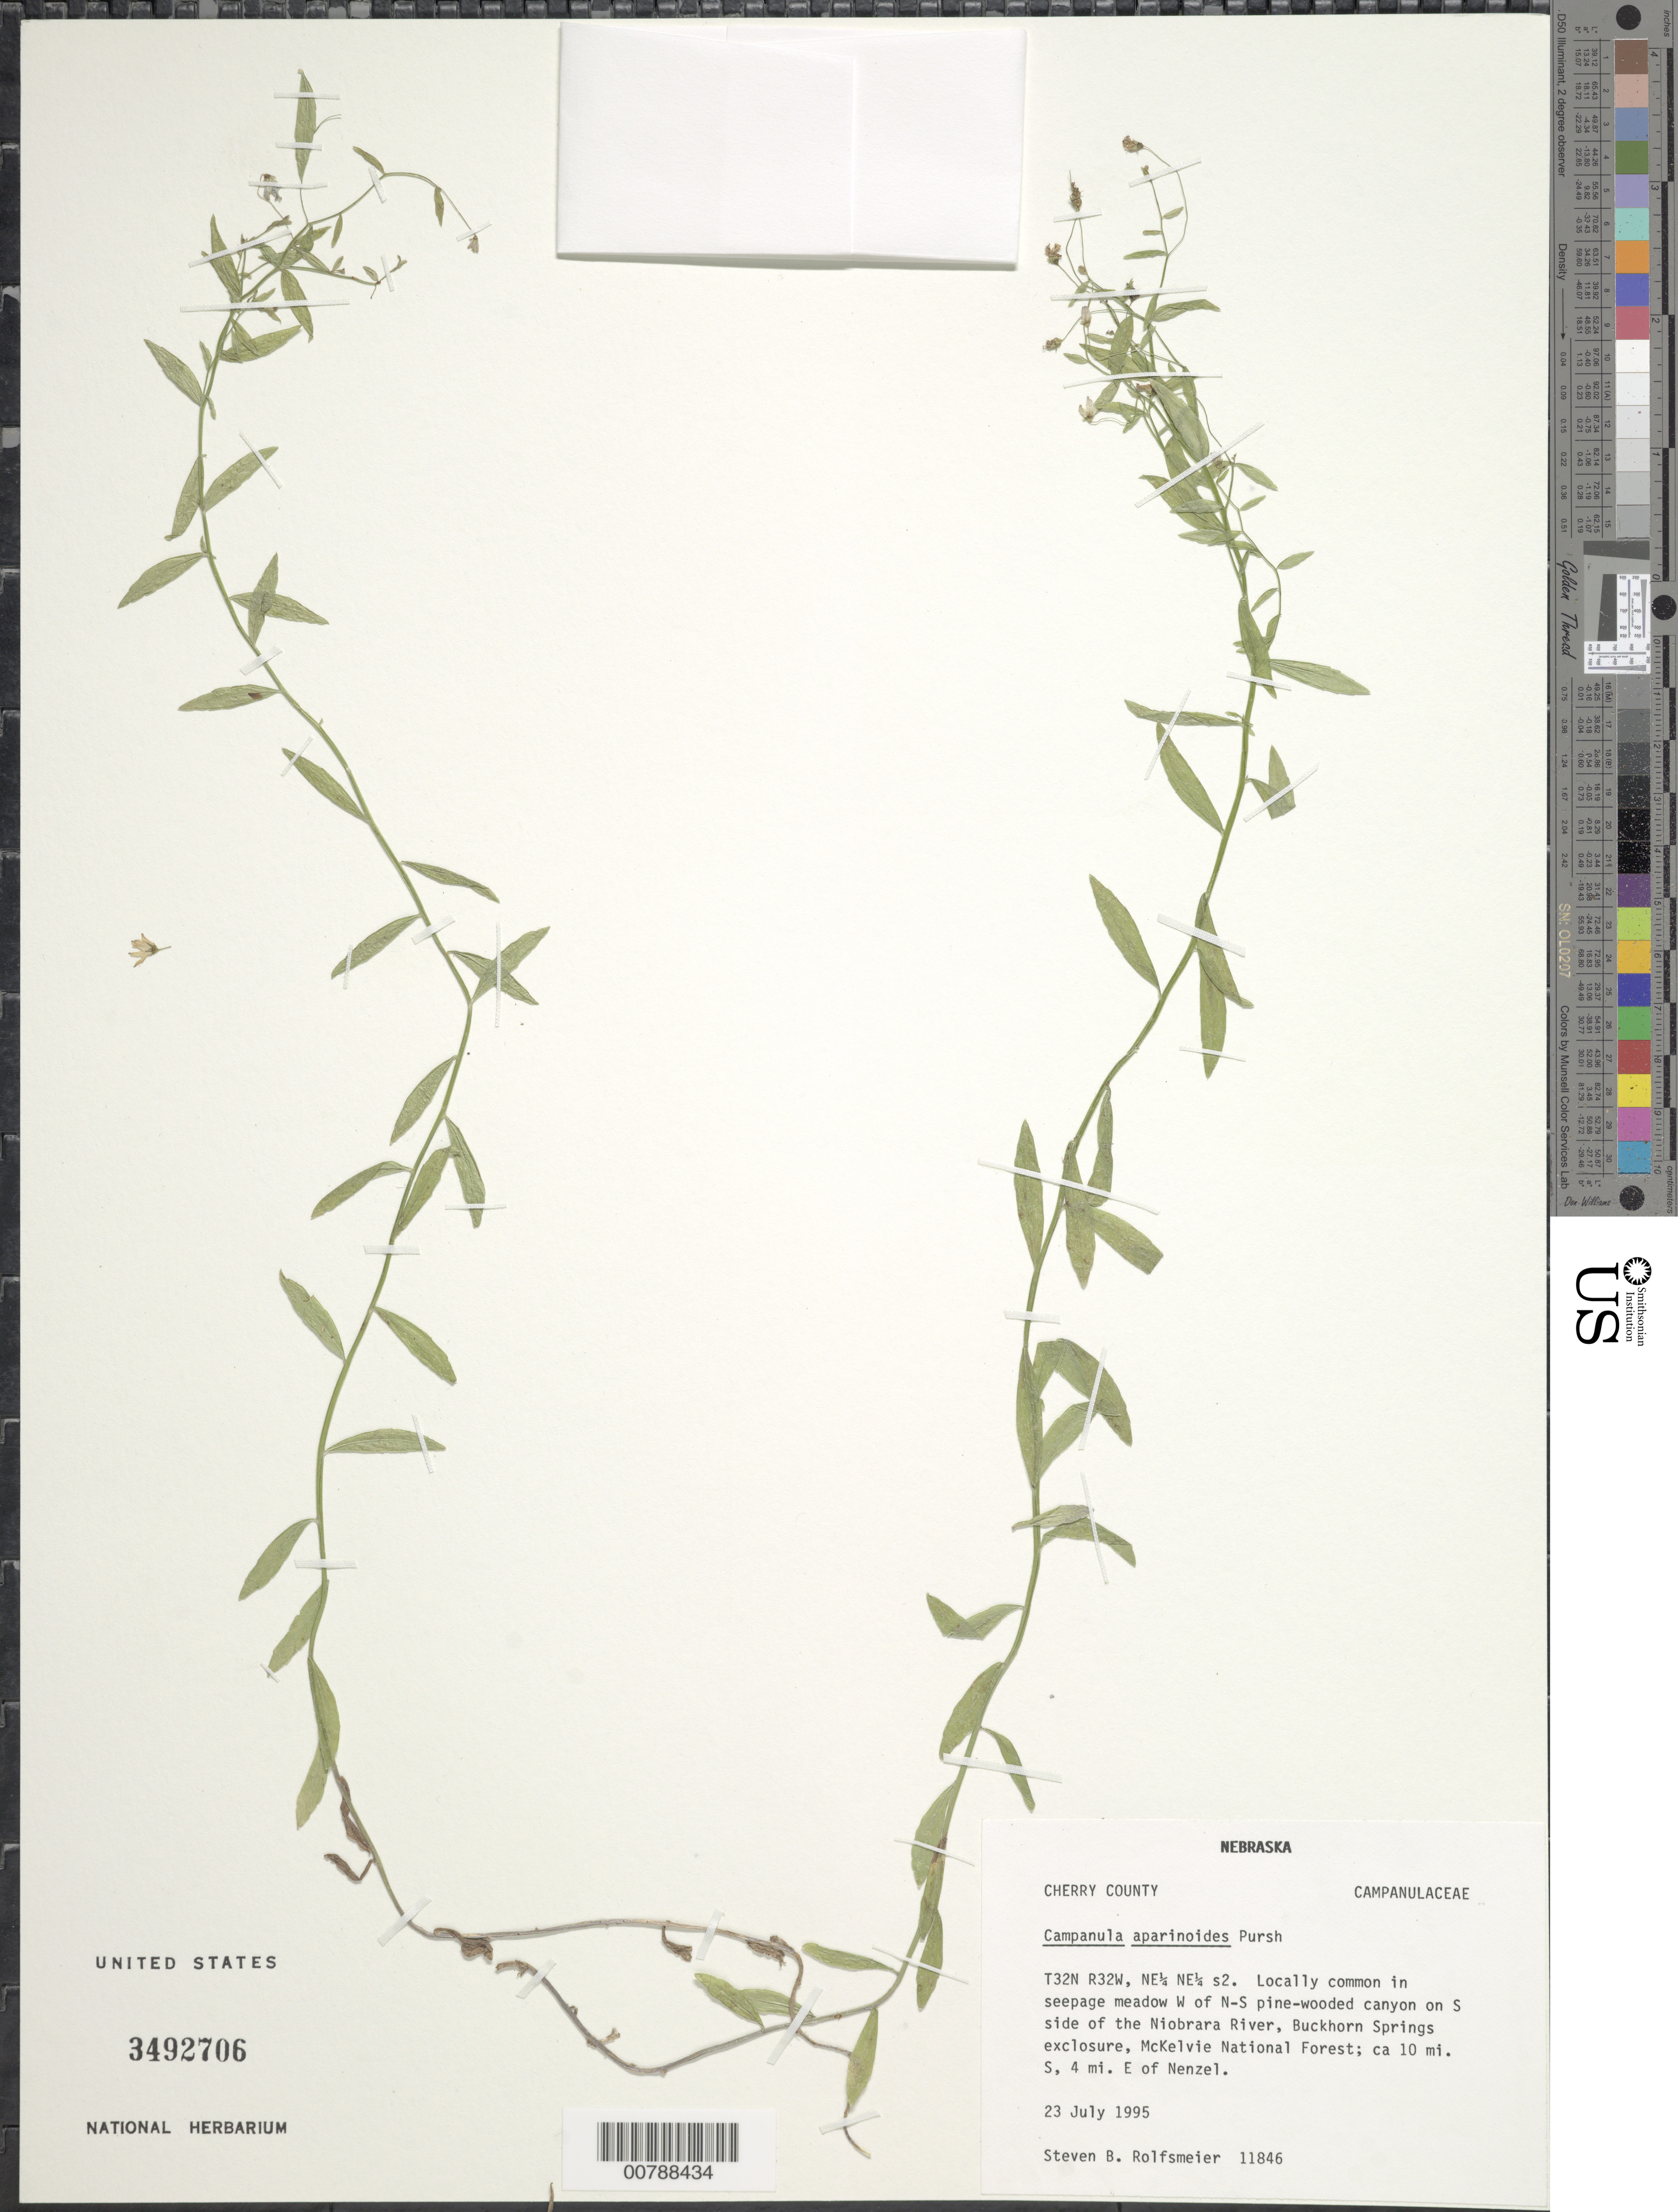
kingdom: Plantae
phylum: Tracheophyta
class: Magnoliopsida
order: Asterales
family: Campanulaceae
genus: Campanula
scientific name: Campanula aparinoides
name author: Pursh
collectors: S. Rolfsmeier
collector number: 11846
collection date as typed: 23 July 1995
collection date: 1995-07-23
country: United States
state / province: Nebraska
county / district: Cherry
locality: On south side of Niobrara River, Buckhorn Springs exclosure, McKelvie National forest; ca. 10 mi. S, 4 mi. E of Nenzel. T32N R32W, NE1/4 NE1/4 s2.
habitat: Locally common in seepage meadow W of N-S pine-wooded canyon.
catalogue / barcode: US 3492706